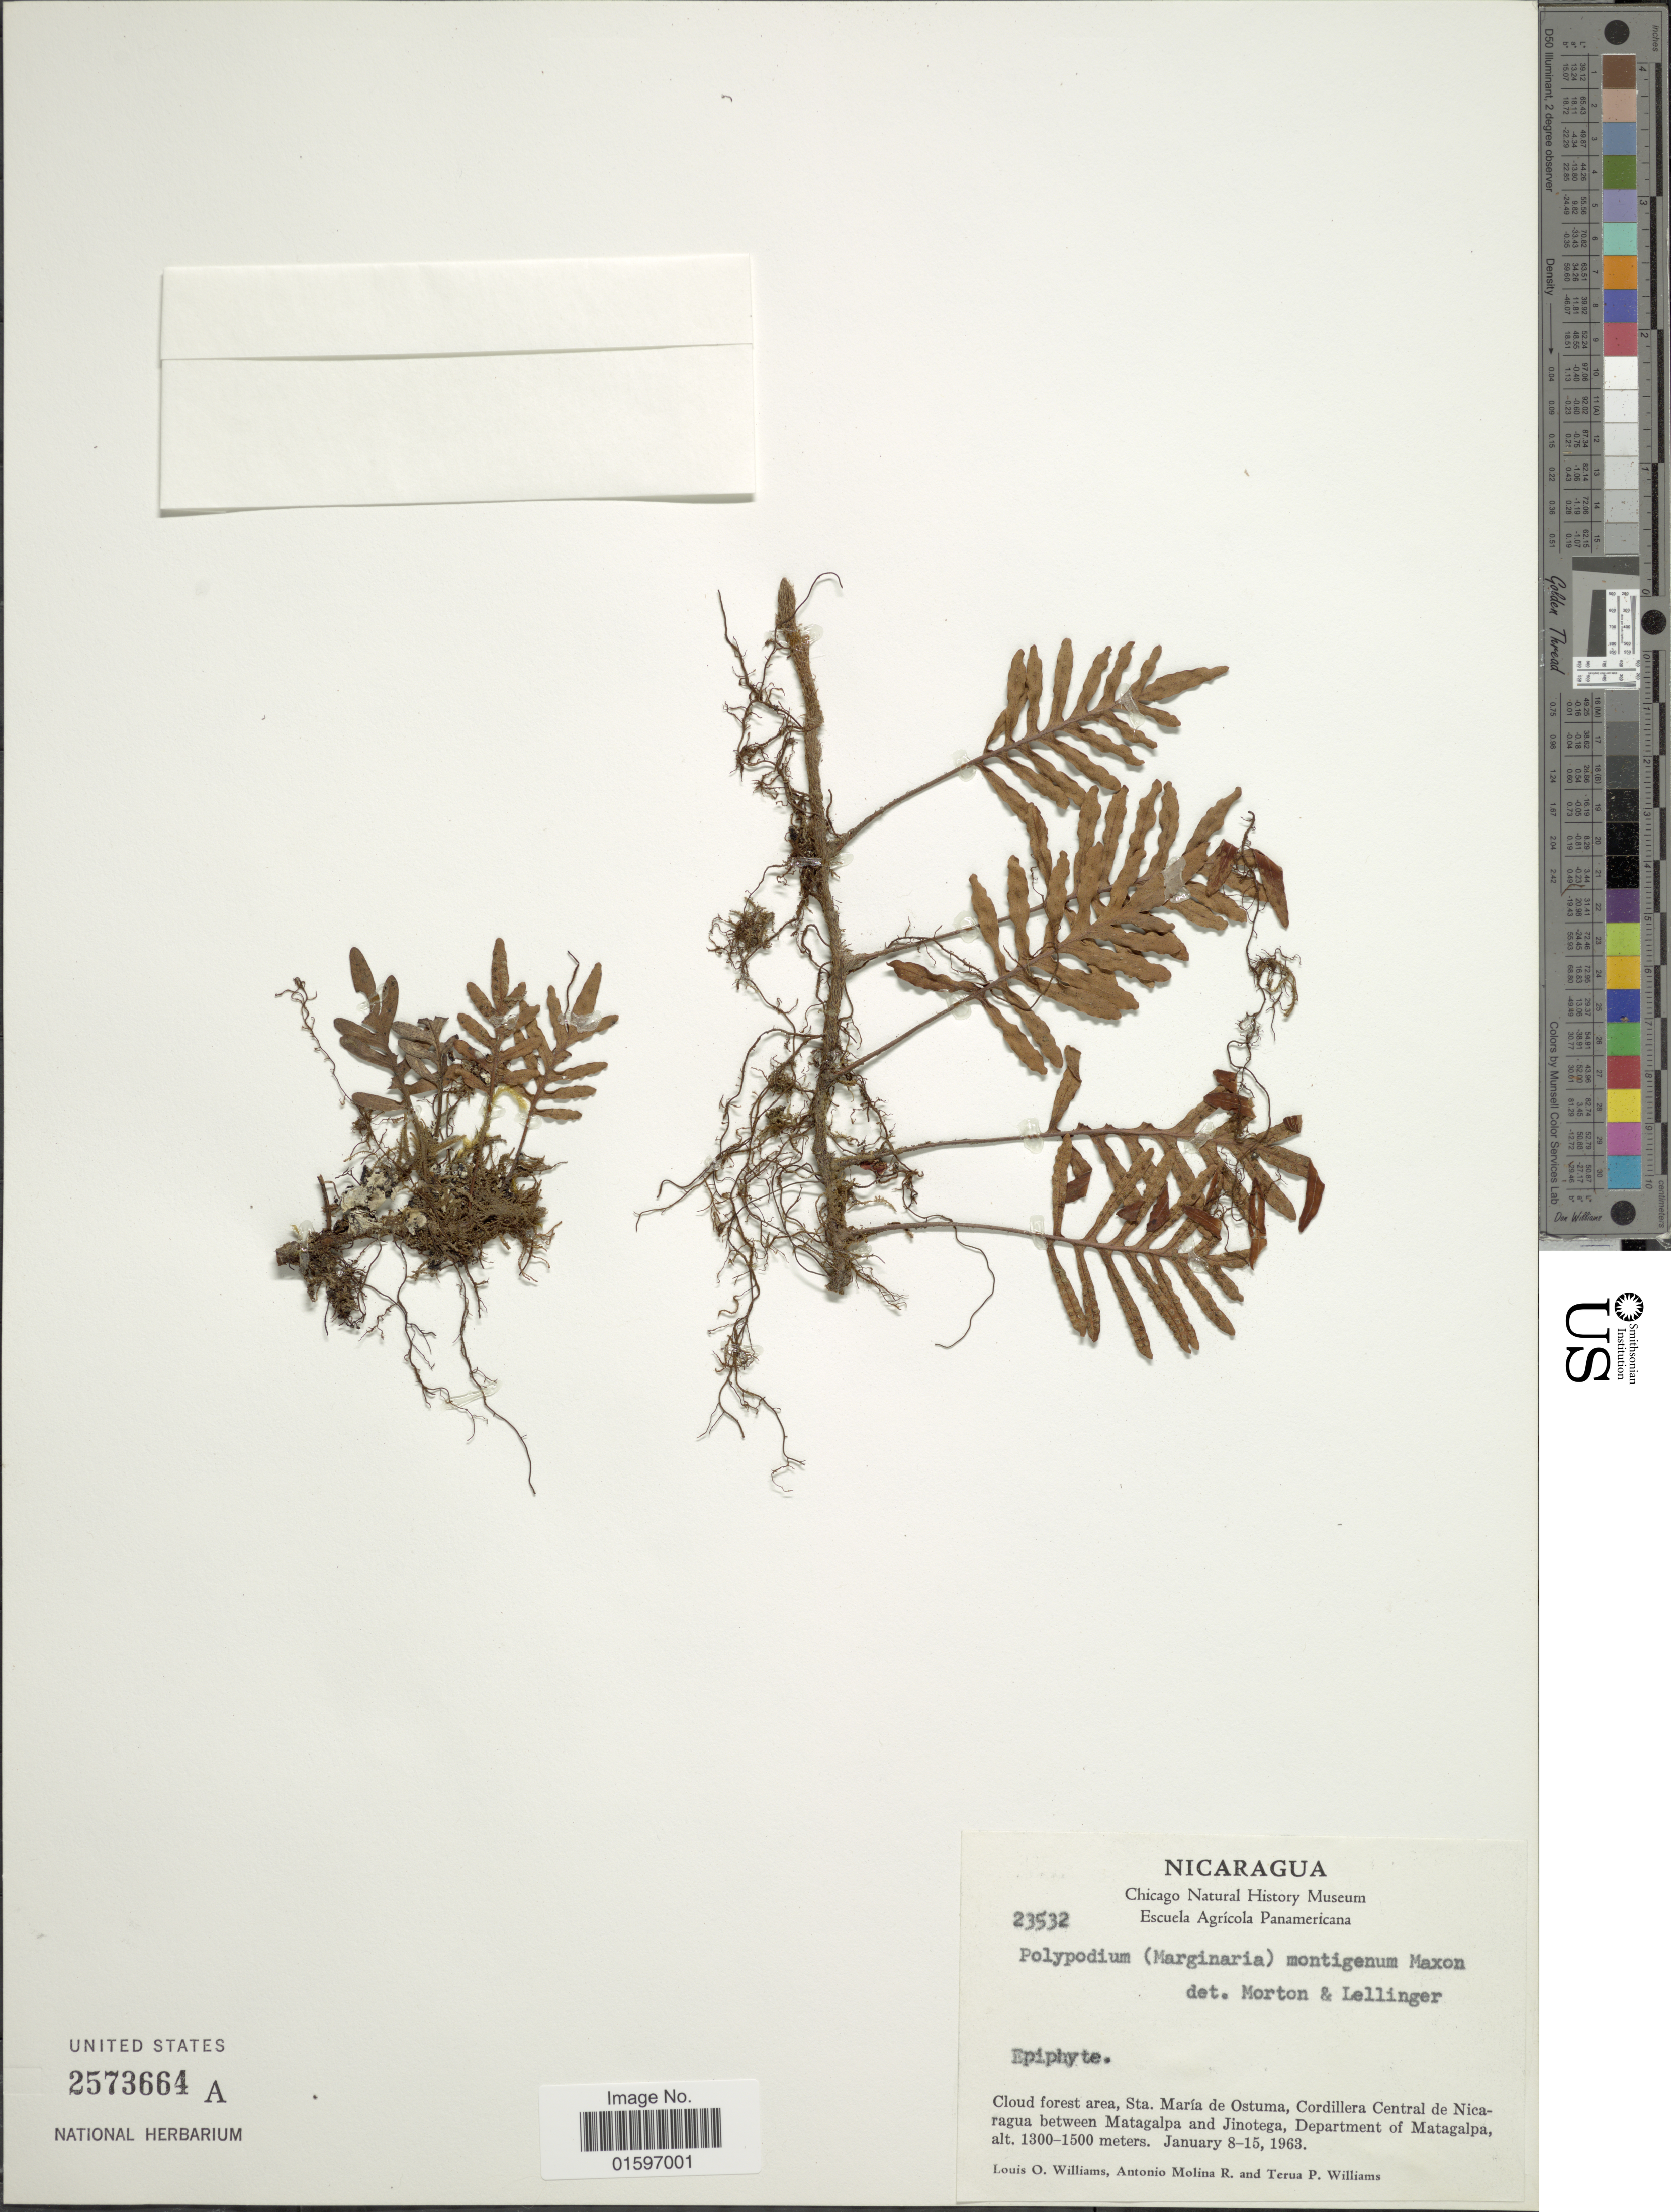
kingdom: Plantae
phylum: Tracheophyta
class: Polypodiopsida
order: Polypodiales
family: Polypodiaceae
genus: Pleopeltis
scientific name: Pleopeltis alansmithii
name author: (R.C. Moran)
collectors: L. O. Williams, A. Molina R. & T. P. Williams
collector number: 23532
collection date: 1963-01-08/1963-01-15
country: Nicaragua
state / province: Matagalpa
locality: Cloud forest area, Sta. María de Ostuma, Cordillera Central de Nicaragua between Matagalpa and Jinotega, Department of Matagalpa.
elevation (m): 1300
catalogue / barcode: US 2573664A